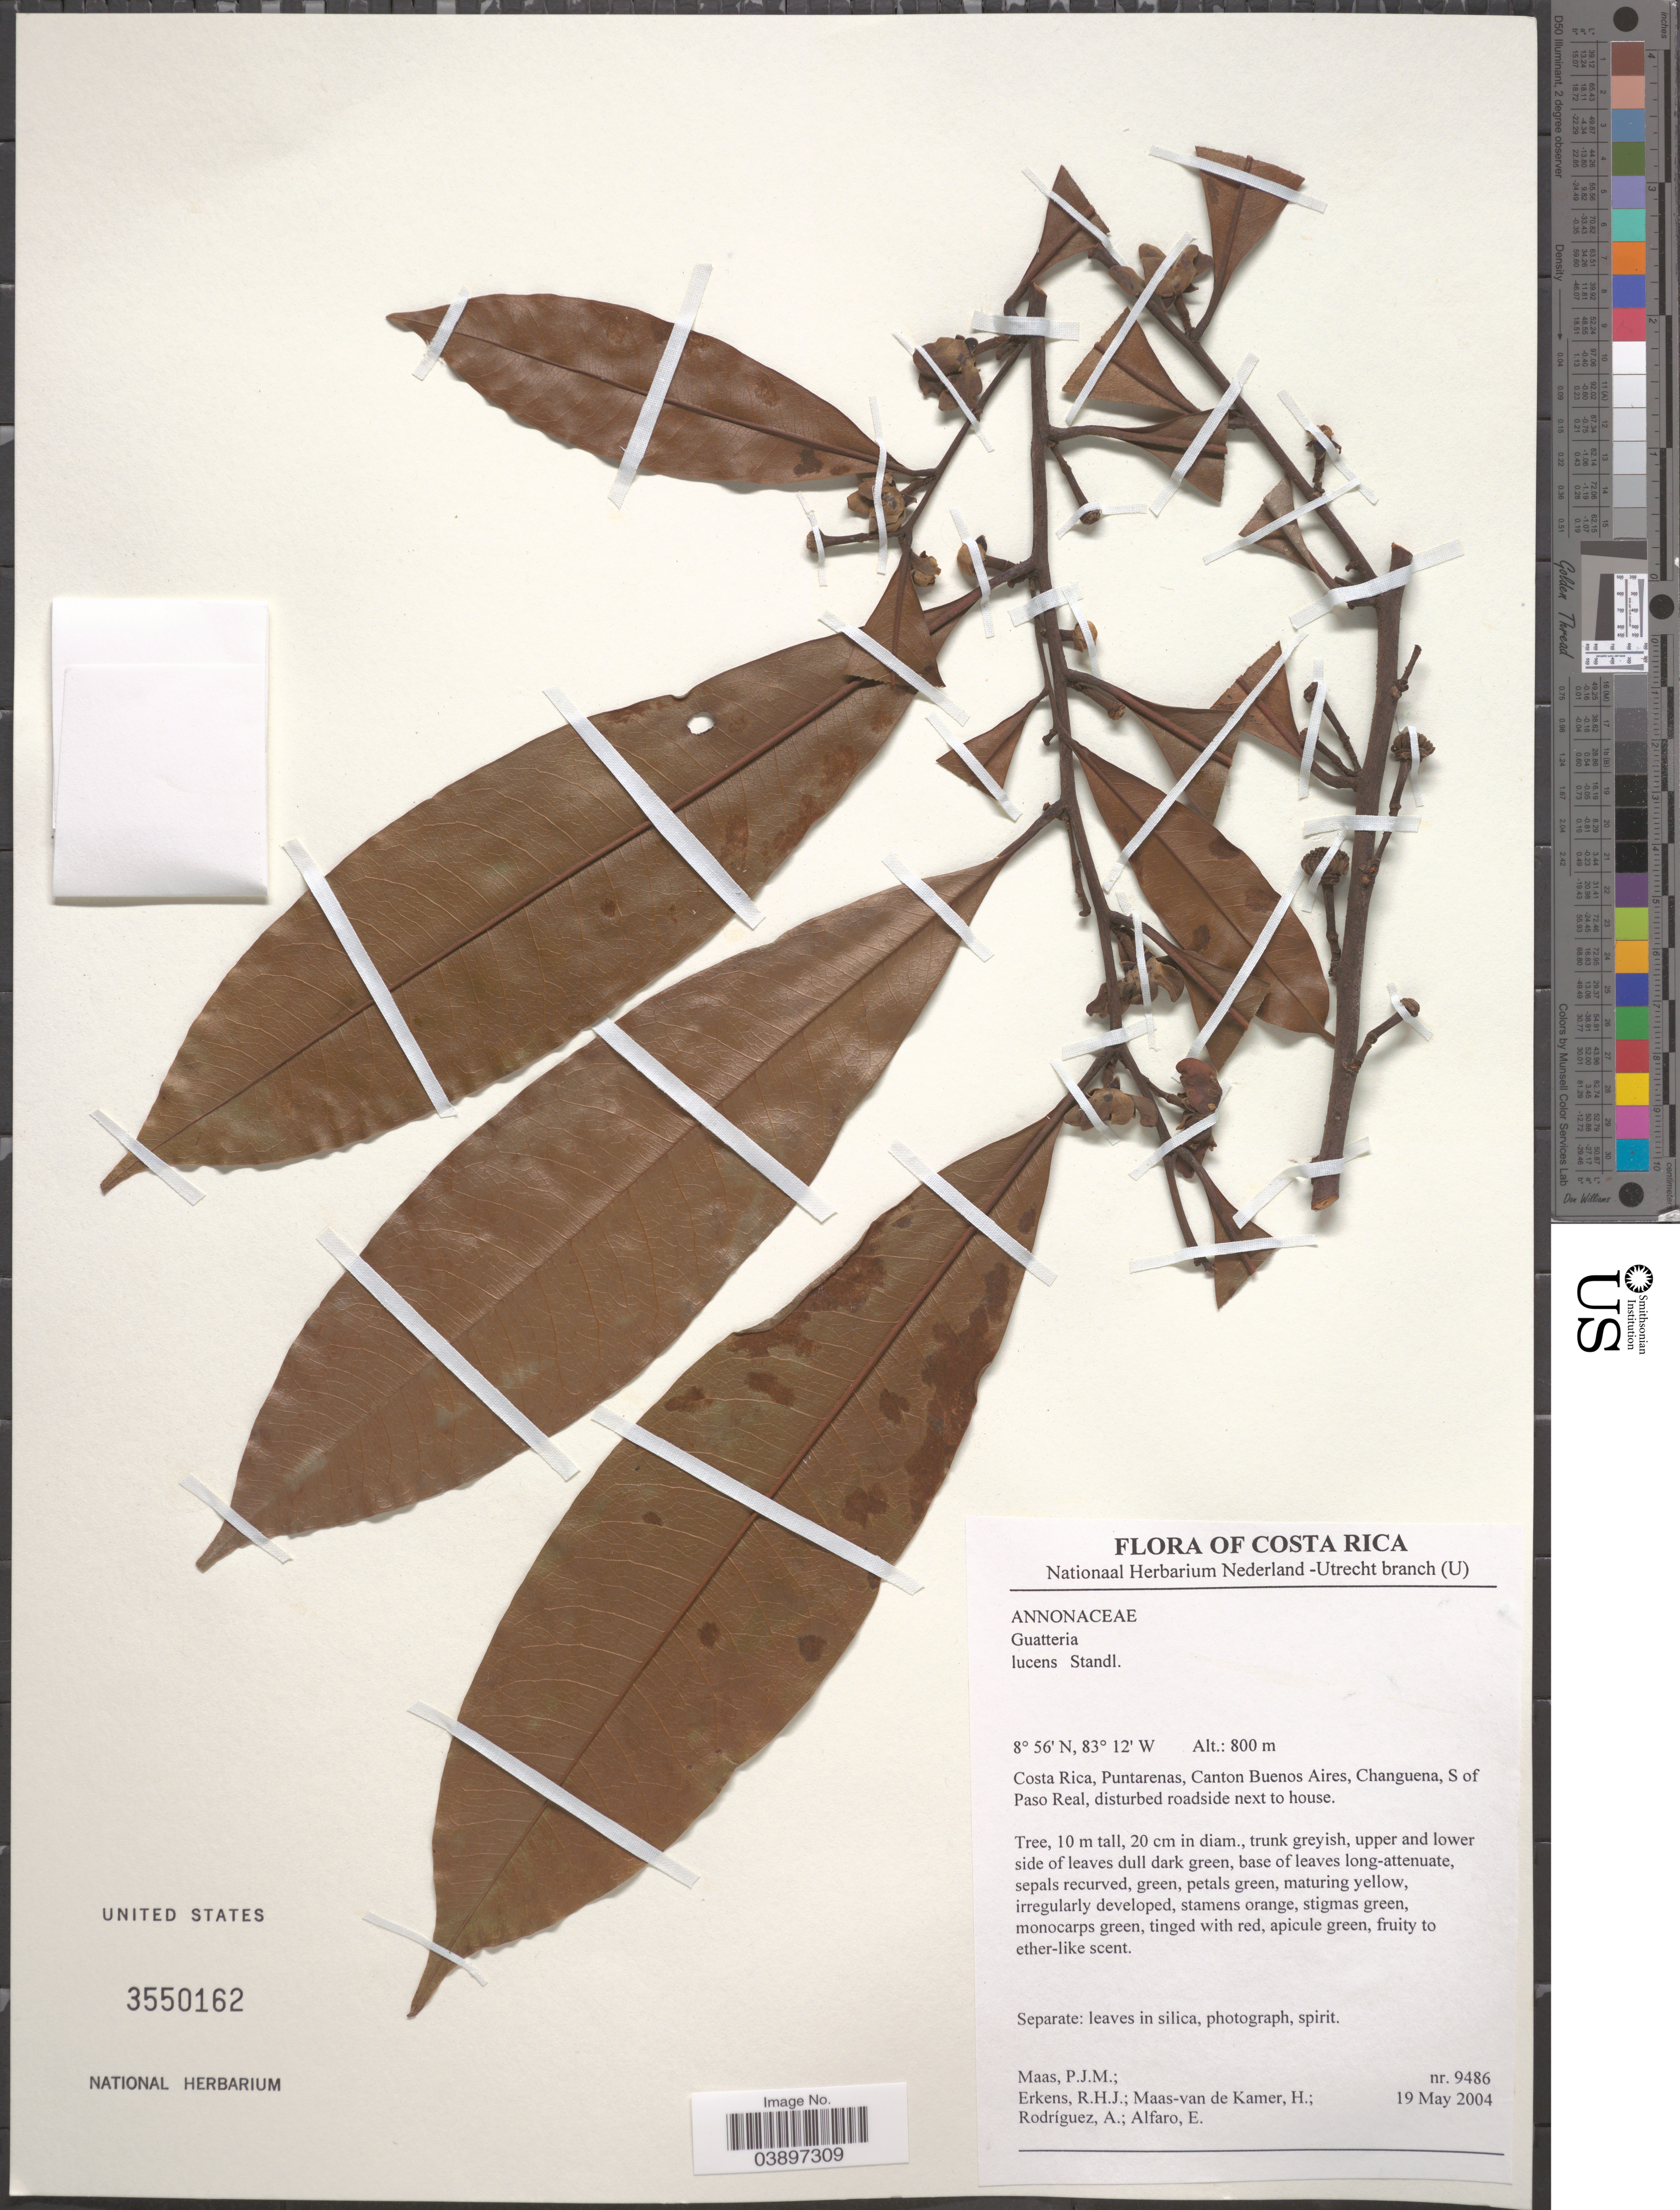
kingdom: Plantae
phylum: Tracheophyta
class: Magnoliopsida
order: Magnoliales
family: Annonaceae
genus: Guatteria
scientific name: Guatteria lucens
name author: Standl.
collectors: P. Maas, R. Erkens, H. Maas van de Kamer, A. Rodríguez & E. Alfaro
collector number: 9486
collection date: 2004-05-19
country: Costa Rica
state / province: Puntarenas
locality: Canton Buenos Aires, Changuena, S of Paso Real, disturbed roadside next to house.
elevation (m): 800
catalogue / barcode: US 3550162